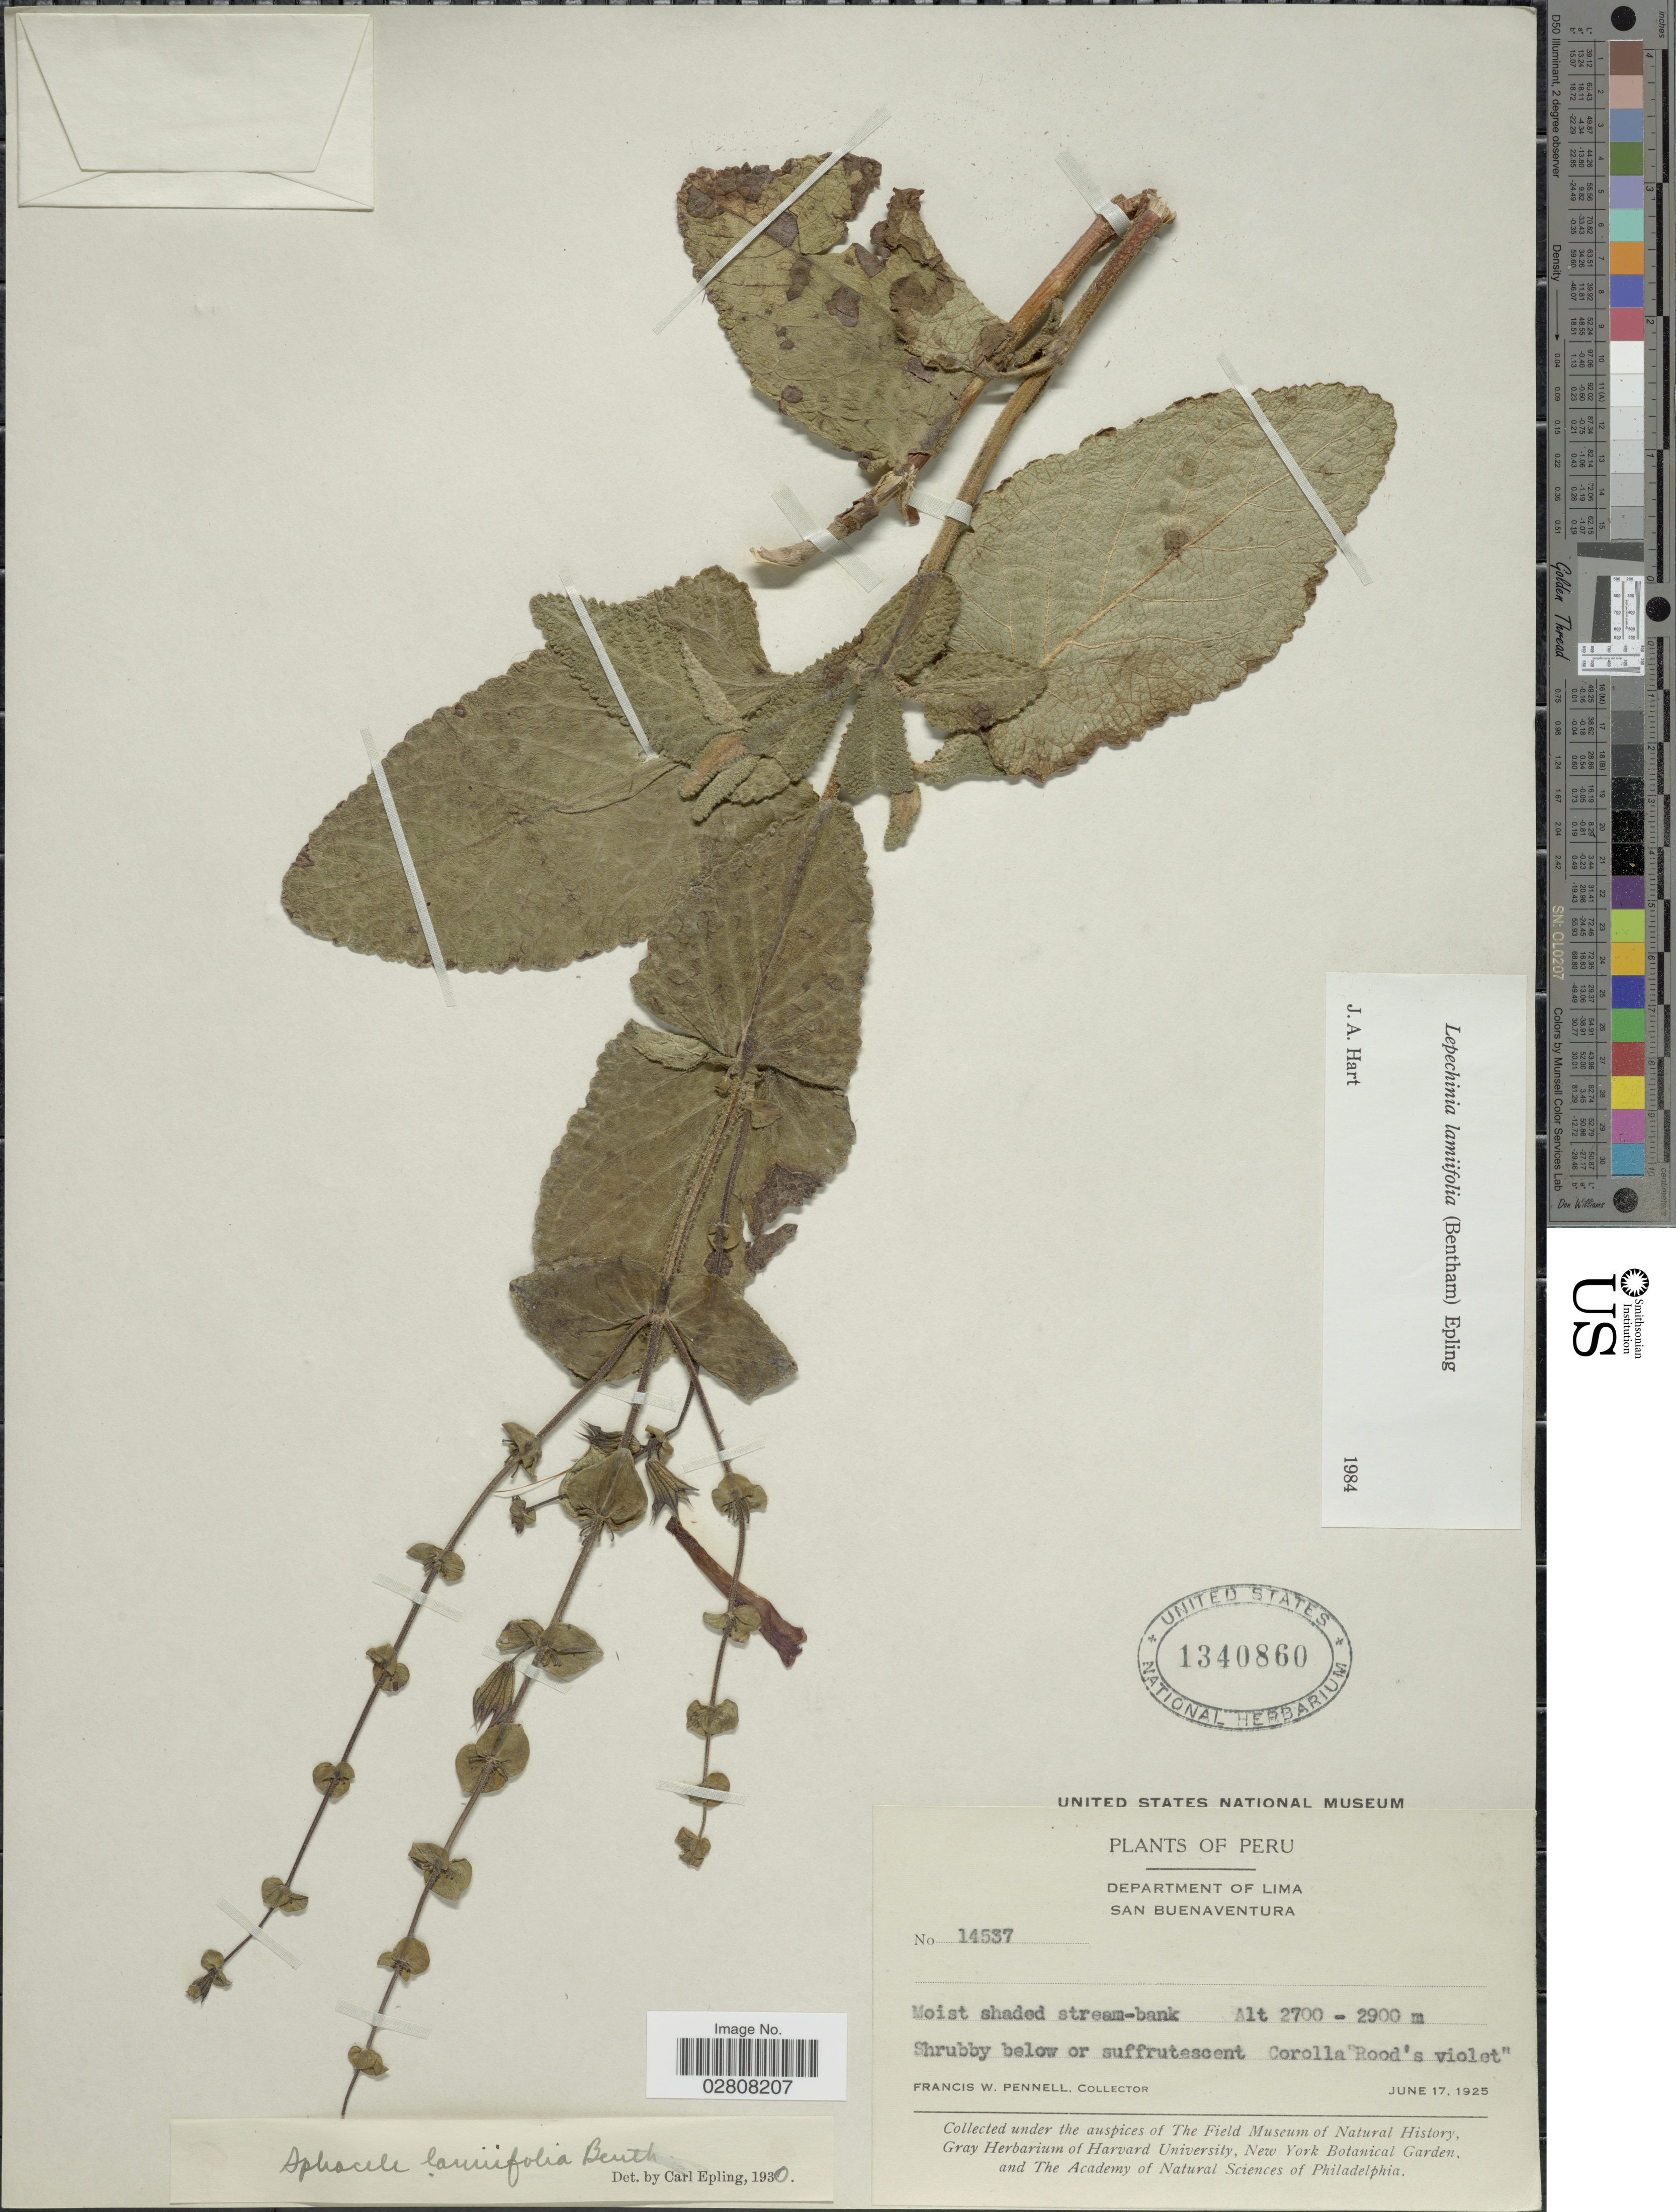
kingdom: Plantae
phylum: Tracheophyta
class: Magnoliopsida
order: Lamiales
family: Lamiaceae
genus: Lepechinia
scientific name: Lepechinia lamiifolia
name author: (Benth.) Epling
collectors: F. W. Pennell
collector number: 14537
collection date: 1925-06-17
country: Peru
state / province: Lima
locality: Department of Lima. San Buenaventura.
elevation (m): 2700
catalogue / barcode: US 1340860